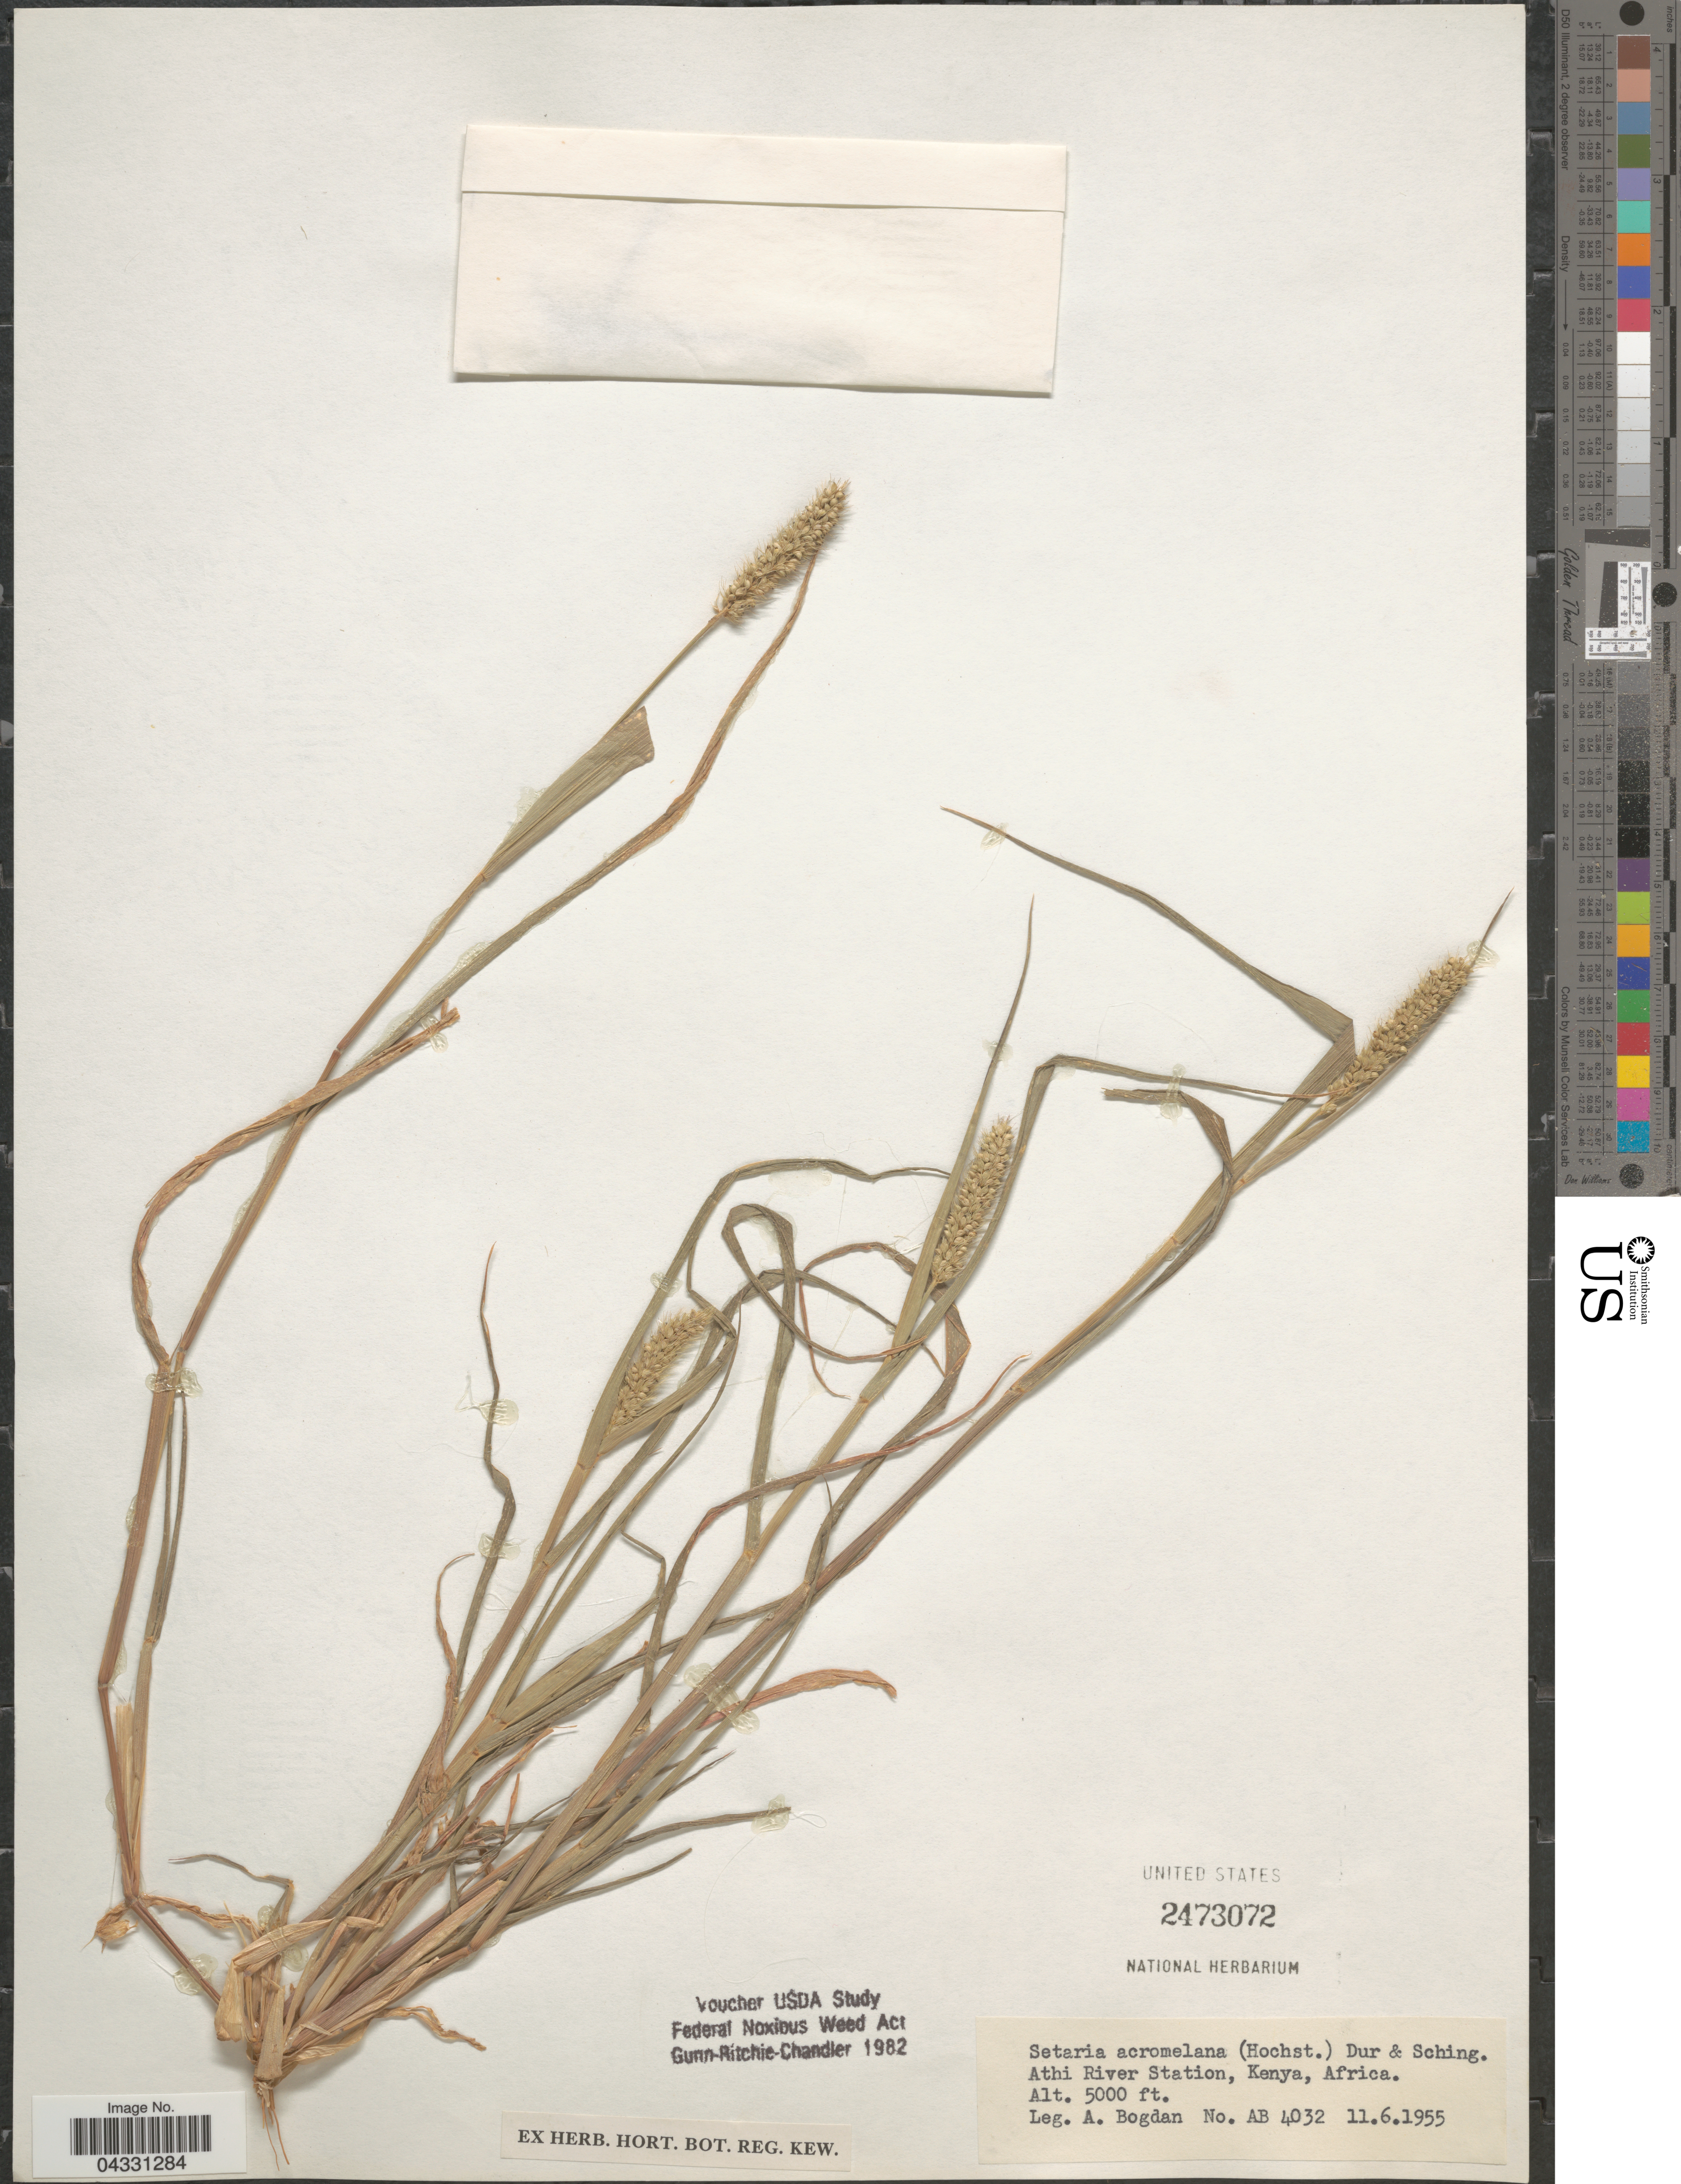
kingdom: Plantae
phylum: Tracheophyta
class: Liliopsida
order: Poales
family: Poaceae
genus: Setaria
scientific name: Setaria acromelaena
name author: (Hochst.) Durand & Schinz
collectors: A. Bogdan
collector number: AB 4032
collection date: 1955-06-11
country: Kenya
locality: Athi River Station, Africa.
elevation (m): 1524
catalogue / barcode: US 2473072